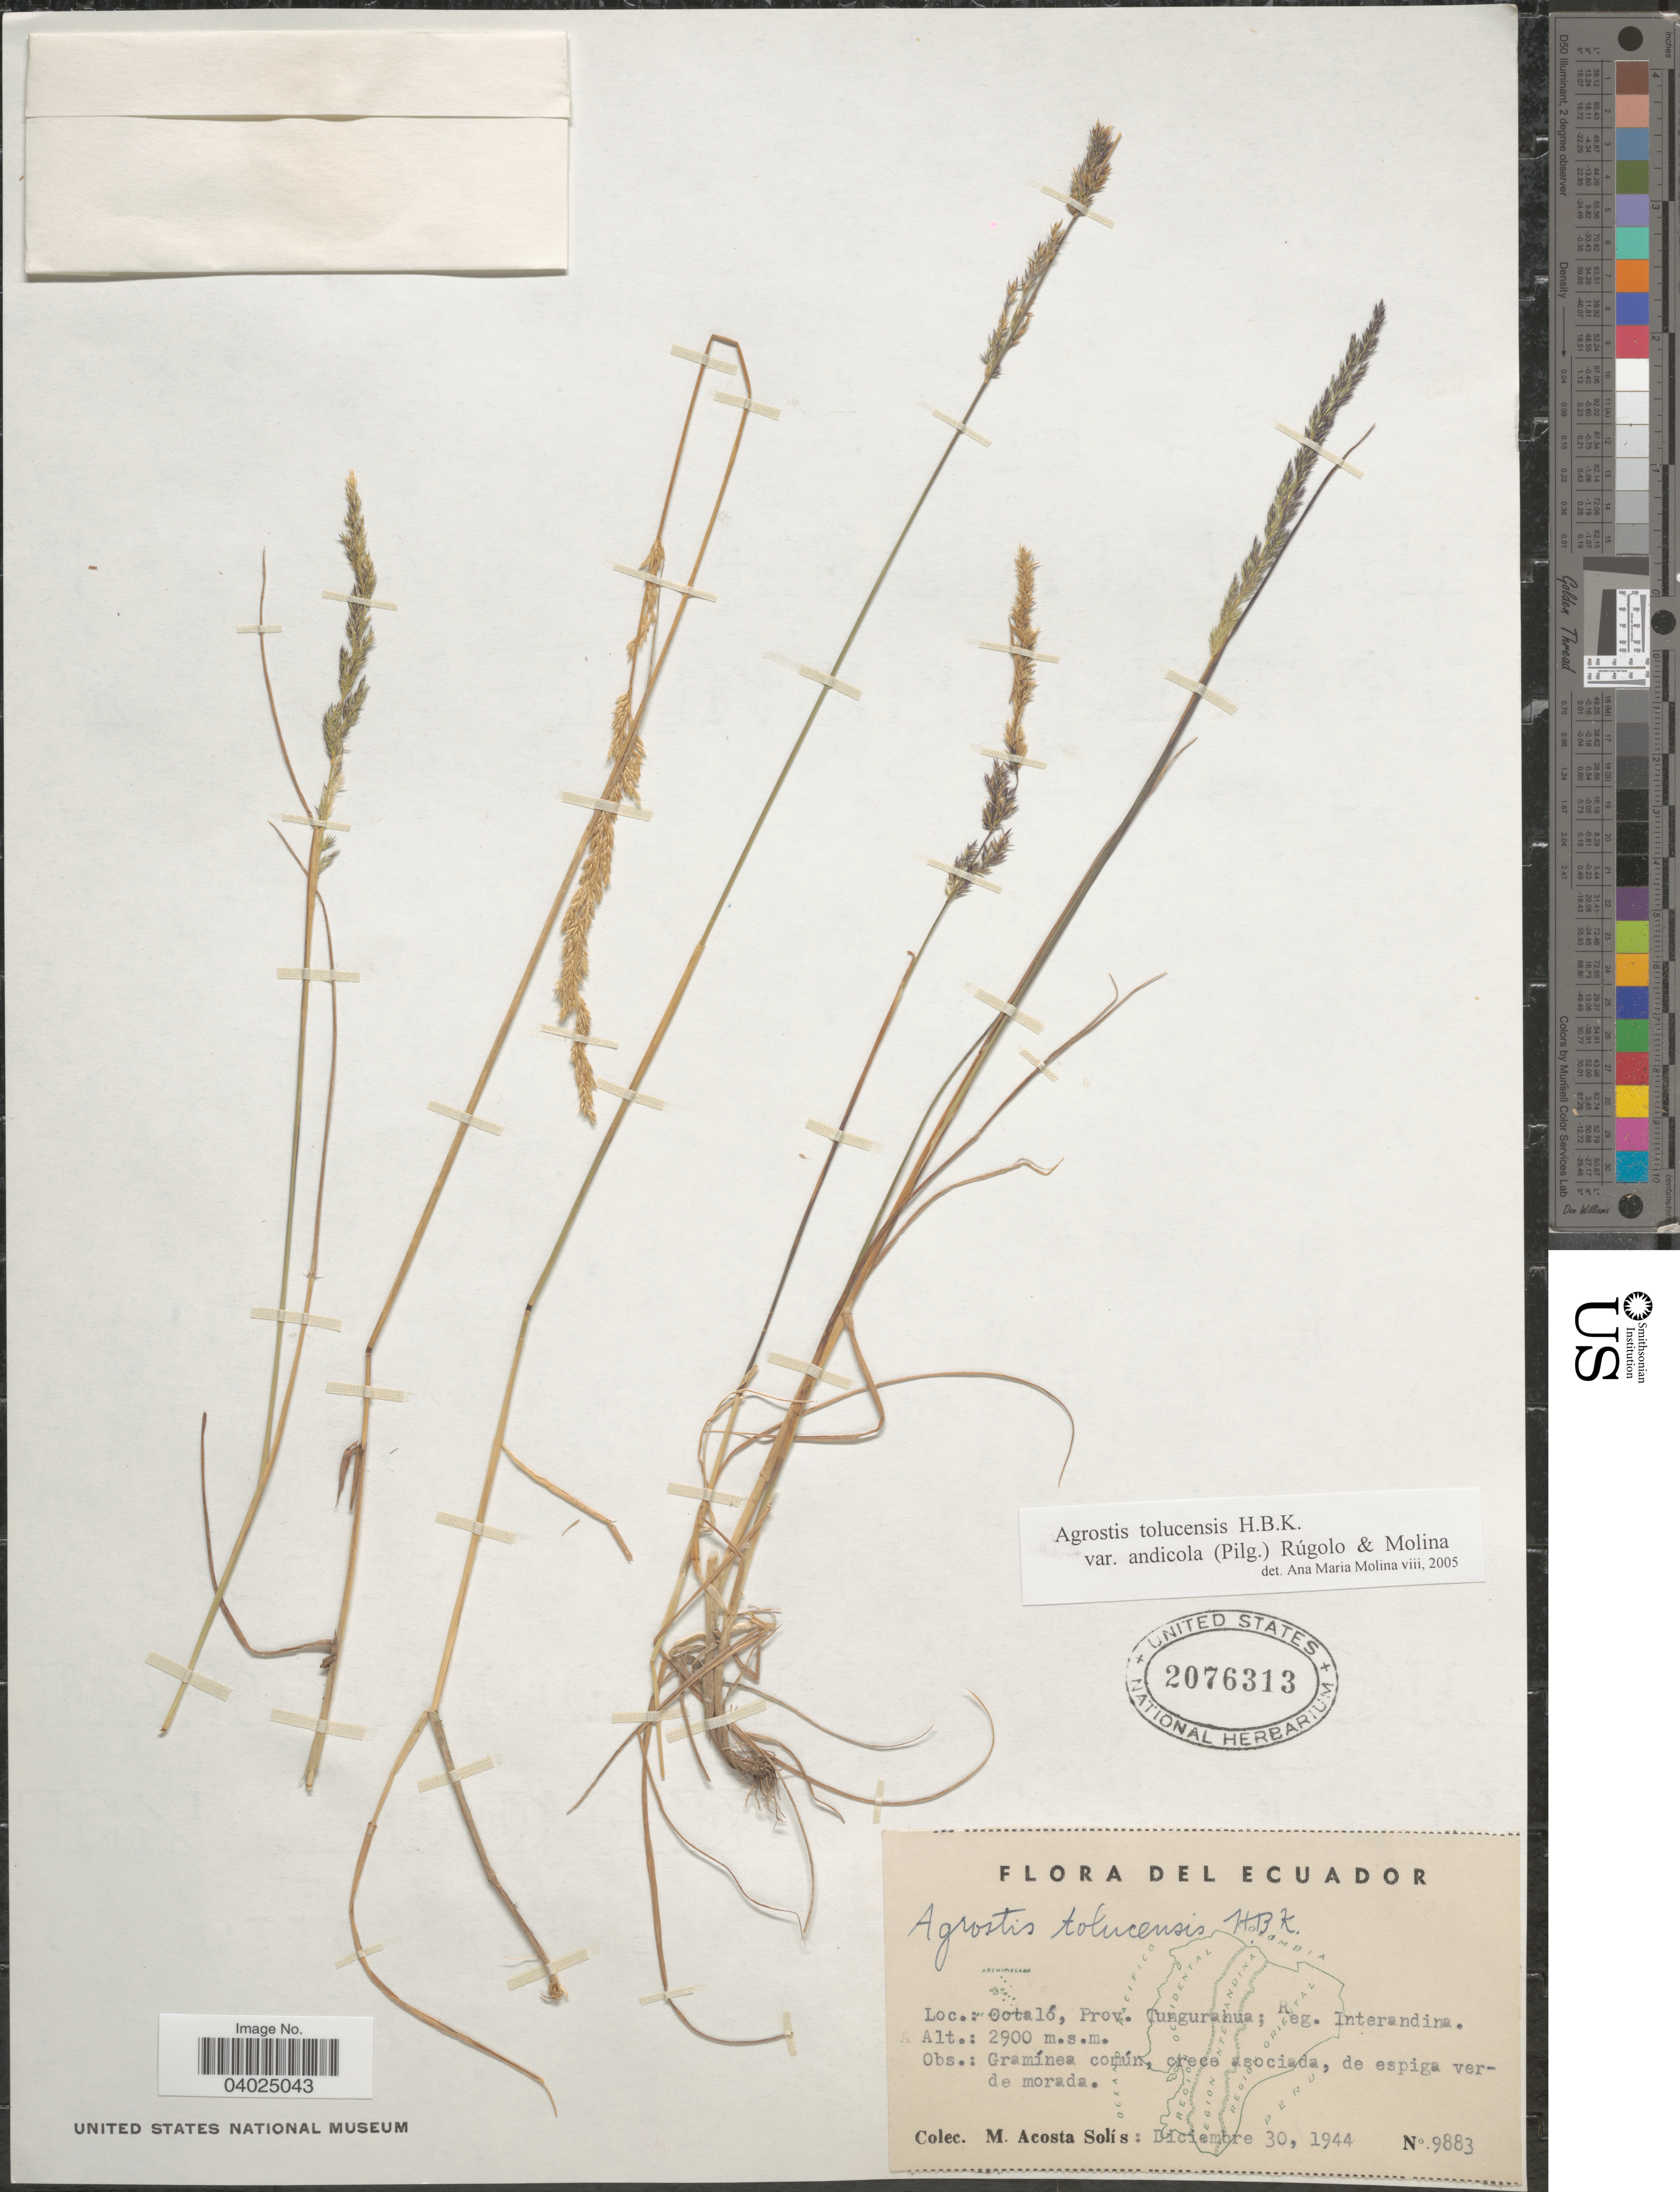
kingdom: Plantae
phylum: Tracheophyta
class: Liliopsida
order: Poales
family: Poaceae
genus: Agrostis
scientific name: Agrostis tolucensis var. andicola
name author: (Pilg.) Rúgolo & A.M. Molina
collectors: M. Acosta Solis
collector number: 9883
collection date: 1944-12-30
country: Ecuador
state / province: Tungurahua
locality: Cotaló; Reg. Interandina.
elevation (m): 2900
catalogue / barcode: US 2076313